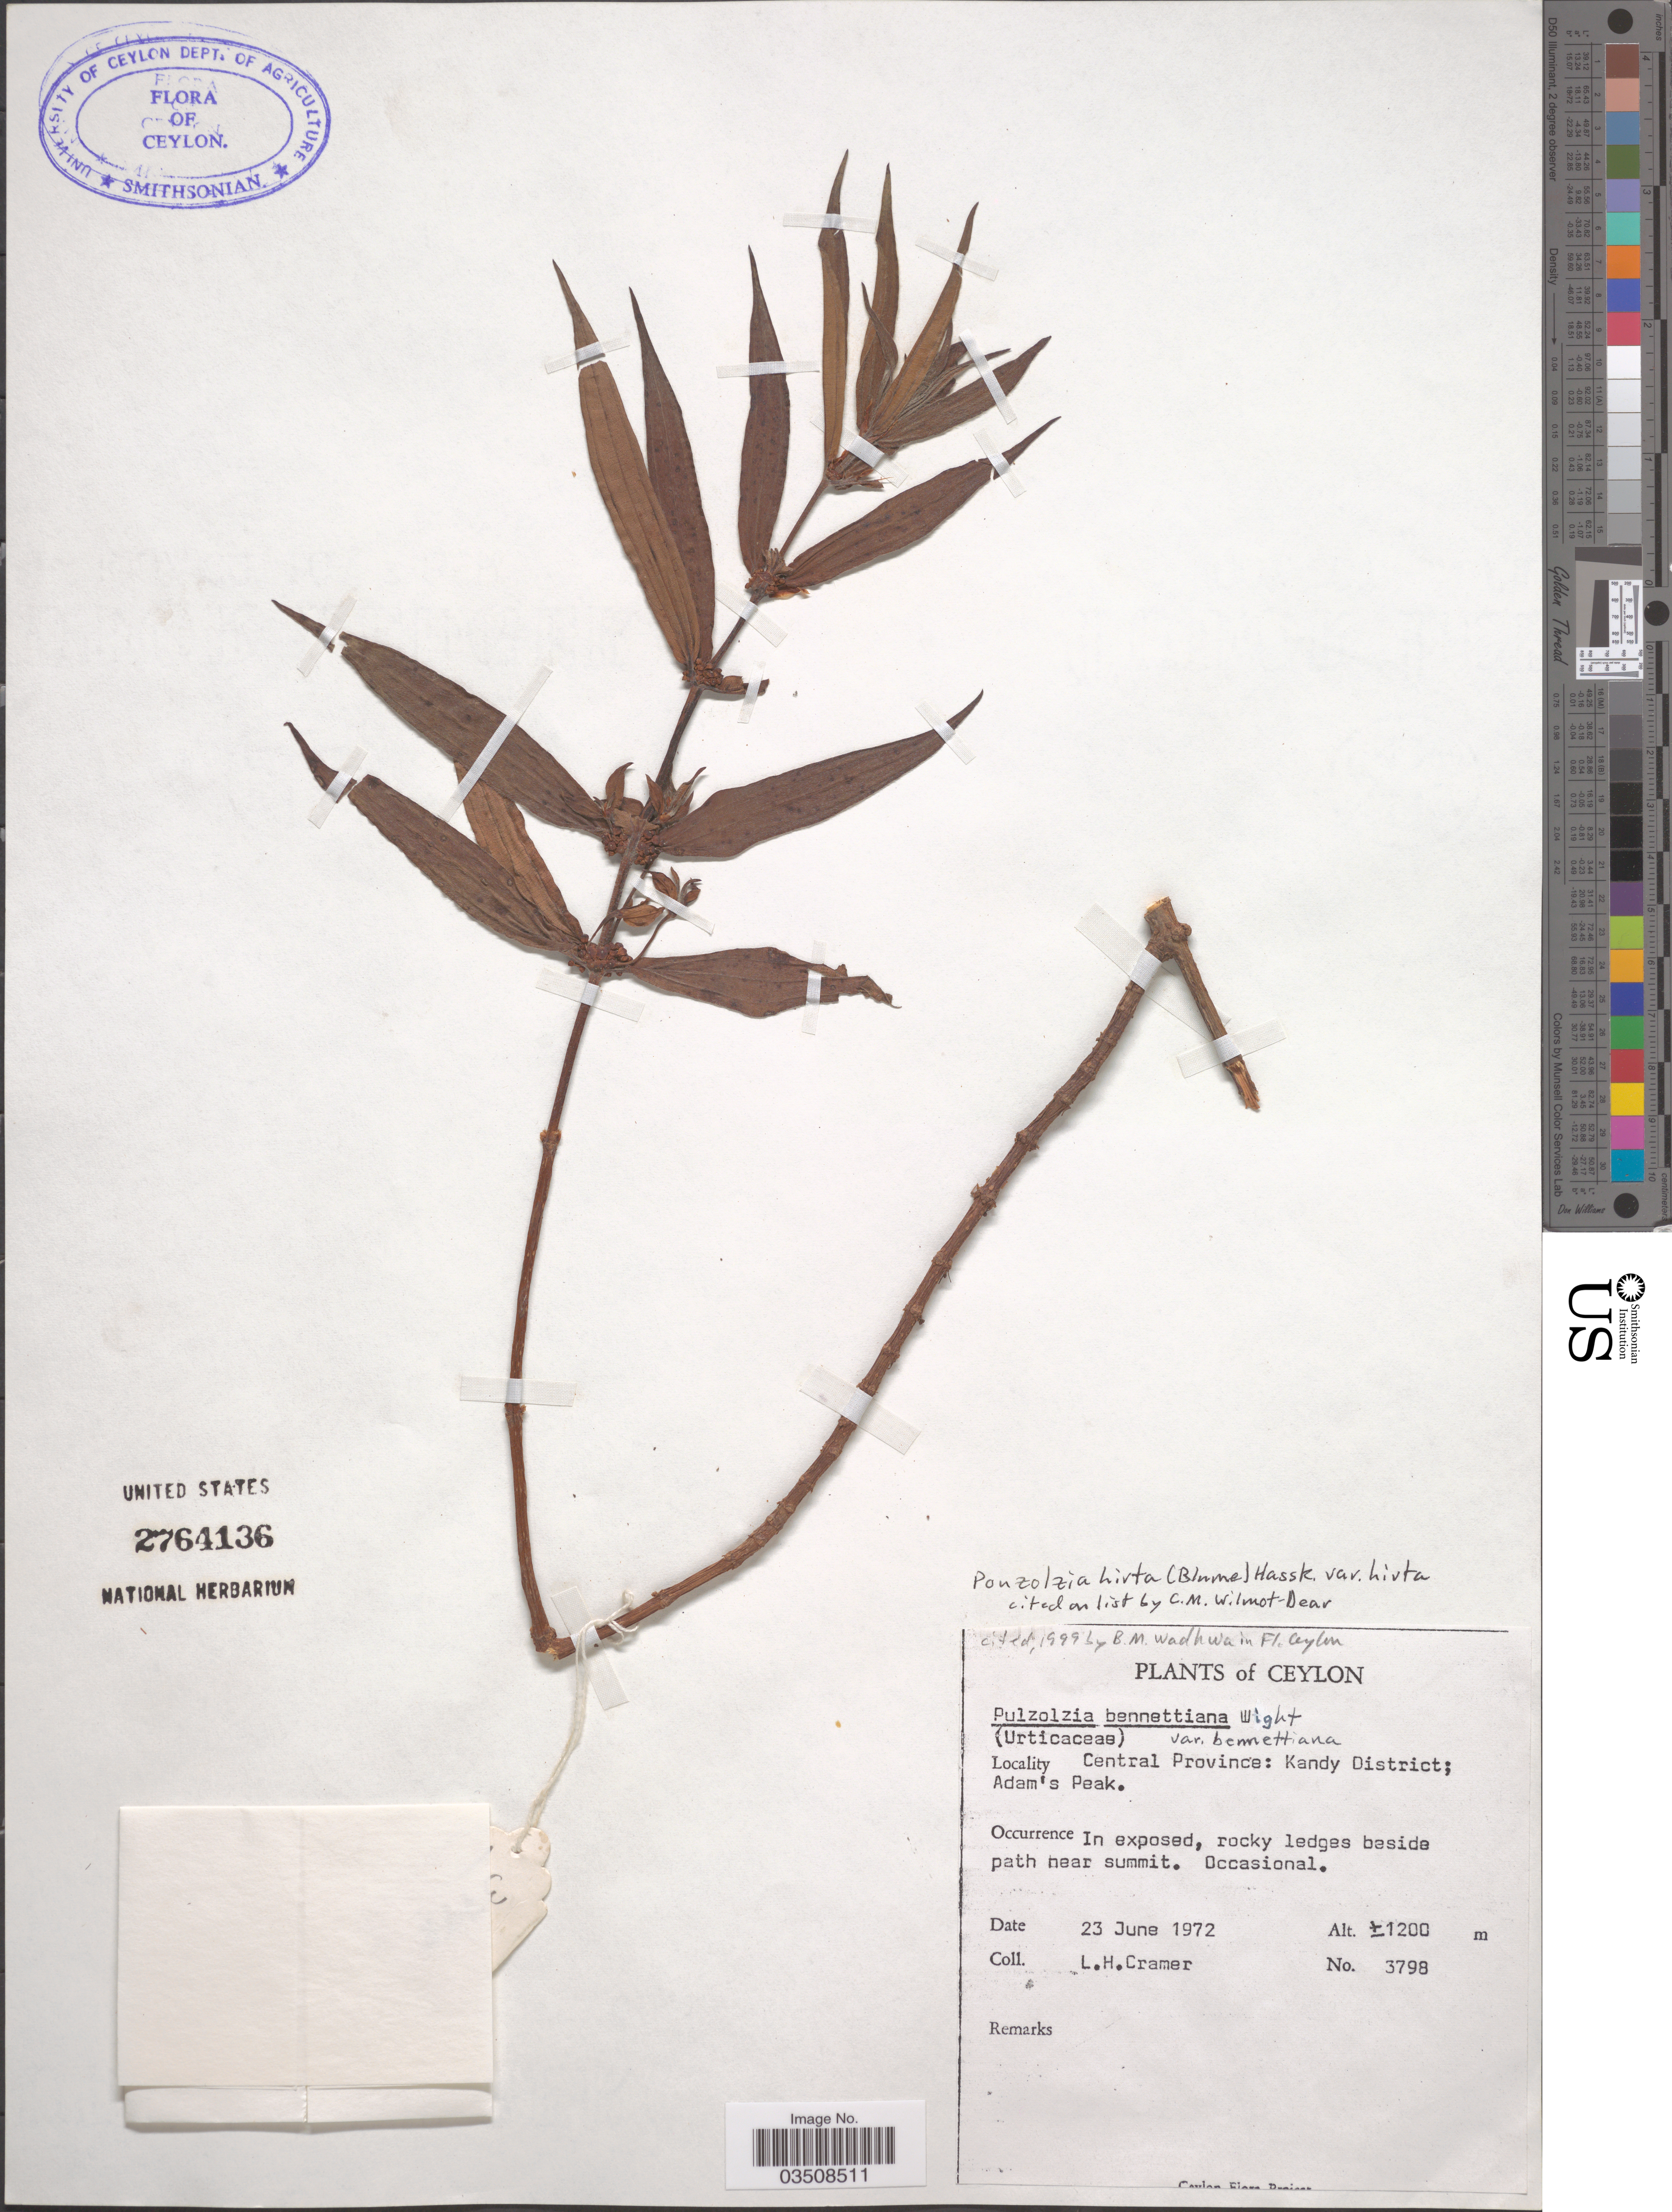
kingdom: Plantae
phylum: Tracheophyta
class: Magnoliopsida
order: Rosales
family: Urticaceae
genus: Gonostegia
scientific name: Gonostegia triandra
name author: (Blume) Miq.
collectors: L. H. Cramer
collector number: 3798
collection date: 1972-06-23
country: Sri Lanka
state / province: Central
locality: Ceylon. Kandy District; Adam's Peak.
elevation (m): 1200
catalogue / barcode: US 2764136